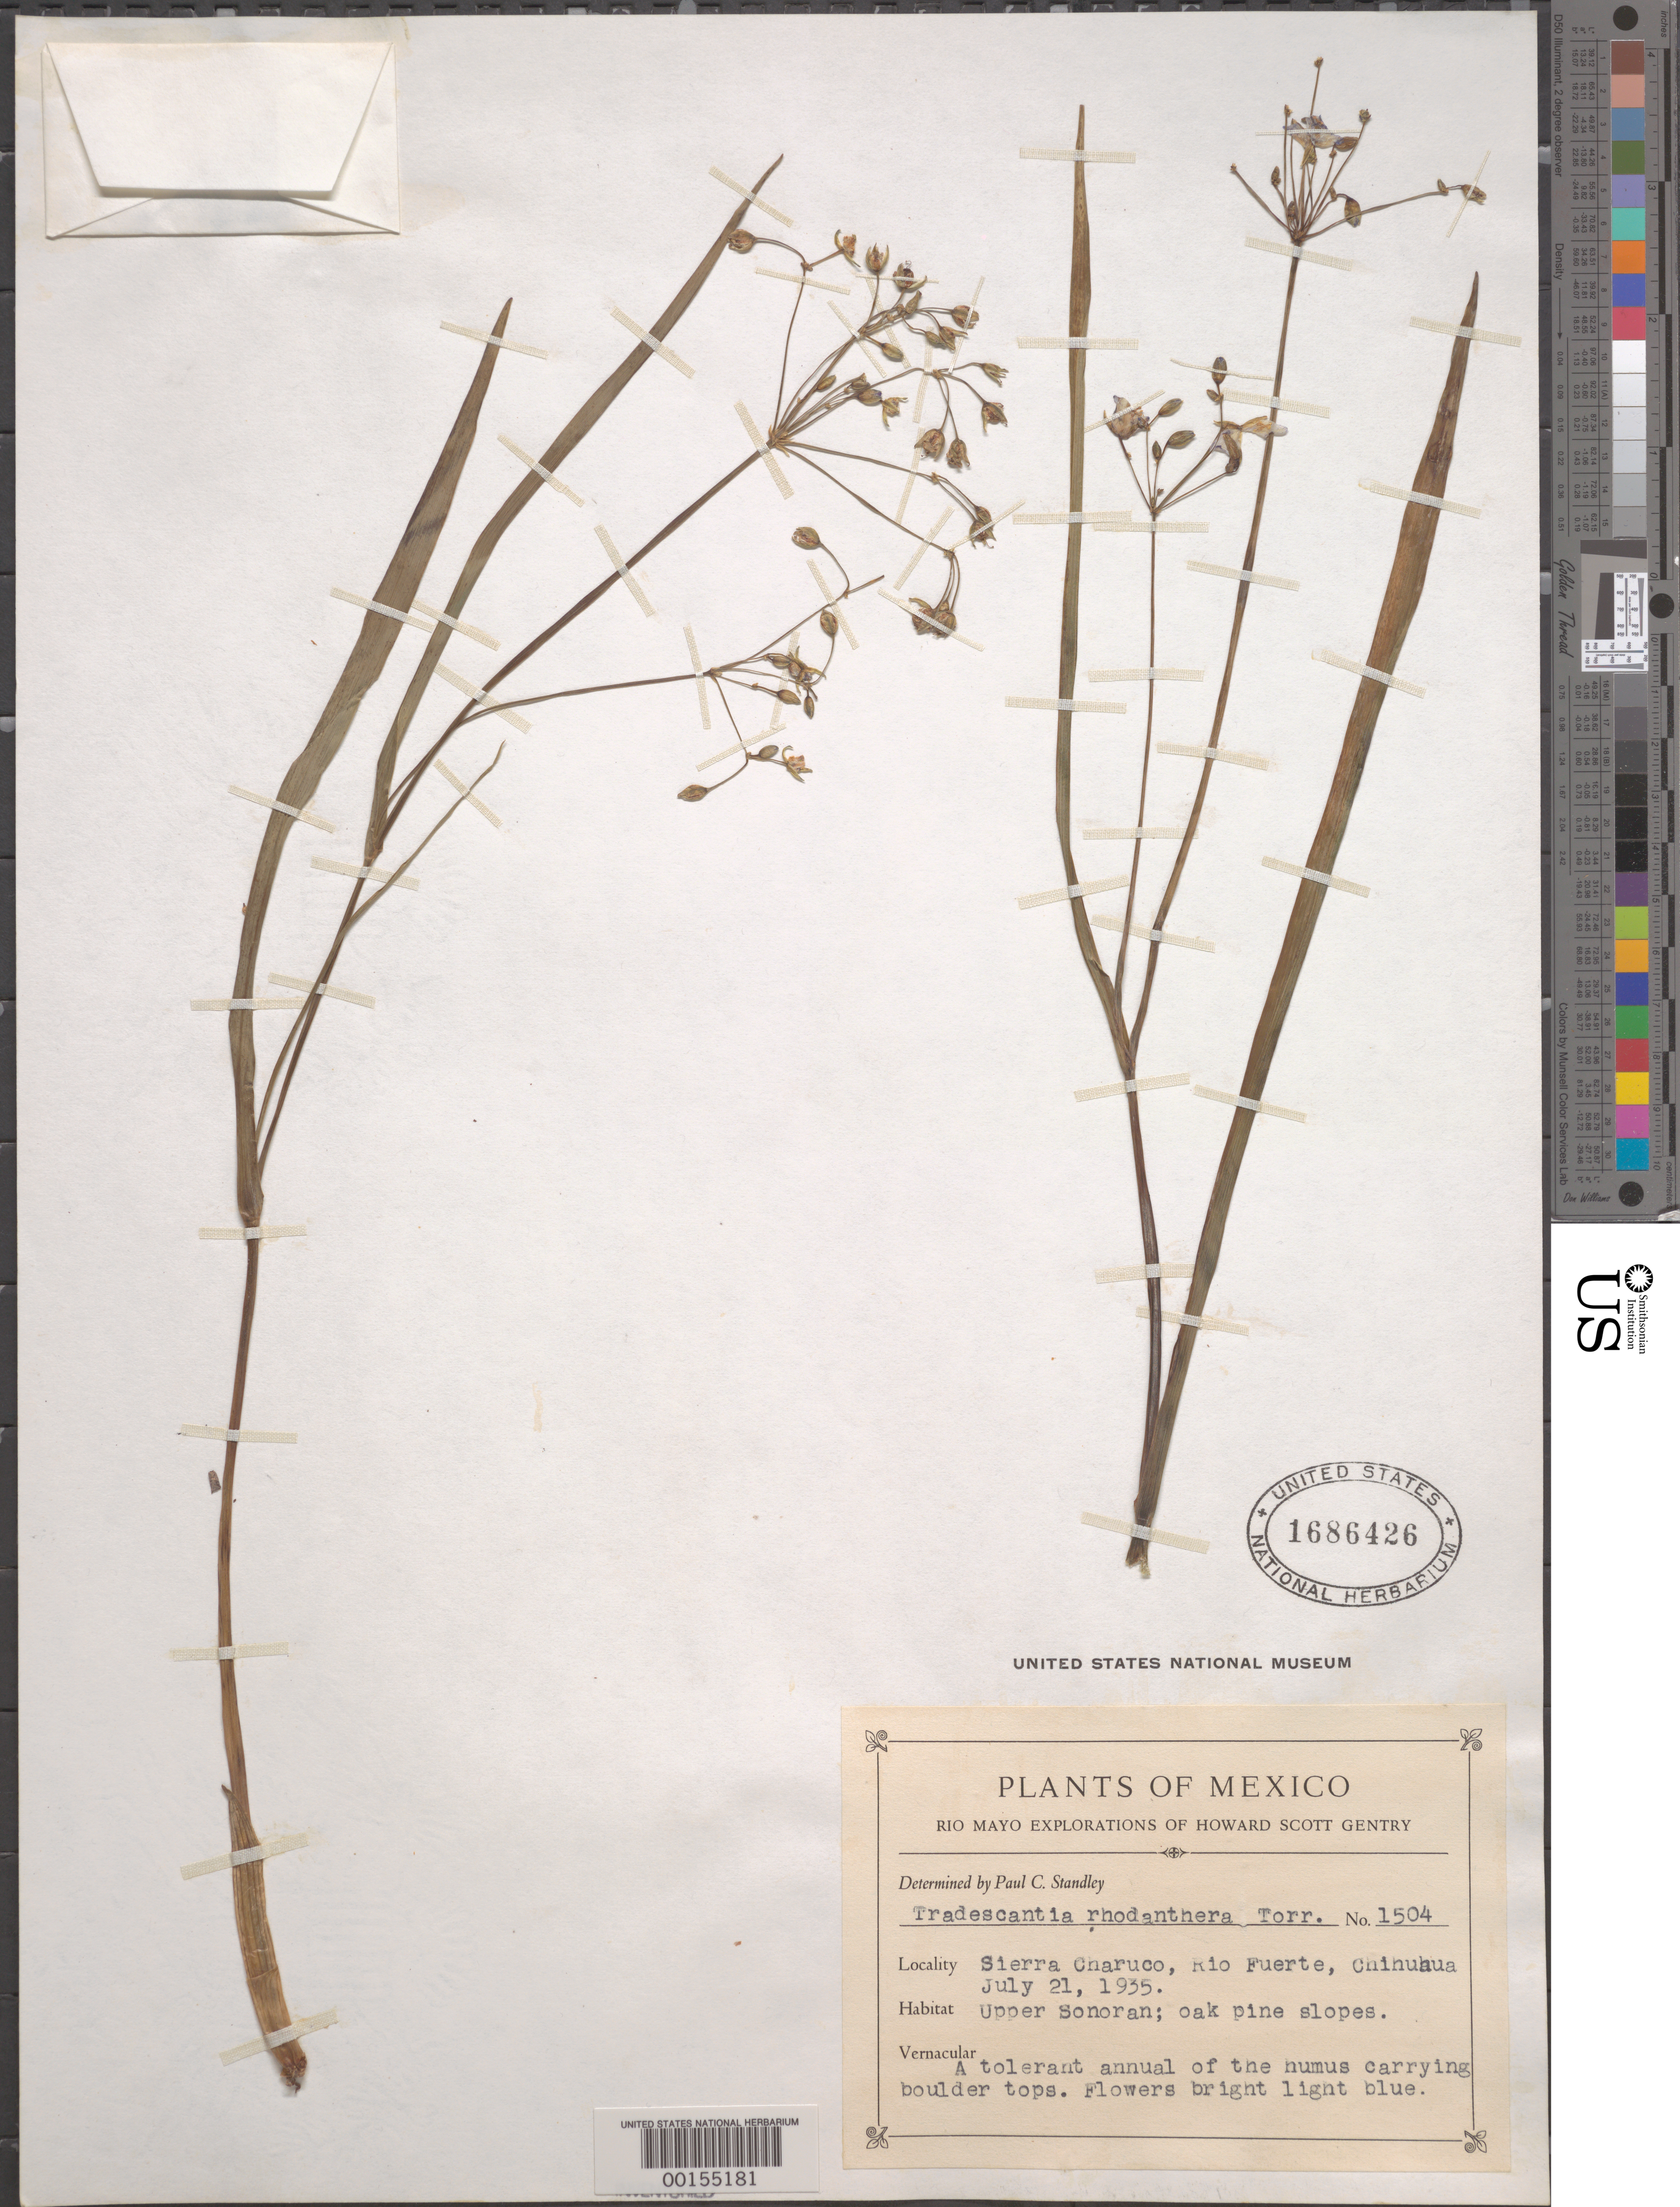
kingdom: Plantae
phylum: Tracheophyta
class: Liliopsida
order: Commelinales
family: Commelinaceae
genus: Gibasis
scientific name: Gibasis linearis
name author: (Benth.) Rohweder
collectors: H. S. Gentry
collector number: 1504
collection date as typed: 21 Jul 1935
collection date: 1935-07-21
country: Mexico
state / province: Chihuahua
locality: Sierra Charuco, Rio Fuerte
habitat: Oak-pine slopes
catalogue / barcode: US 1686426